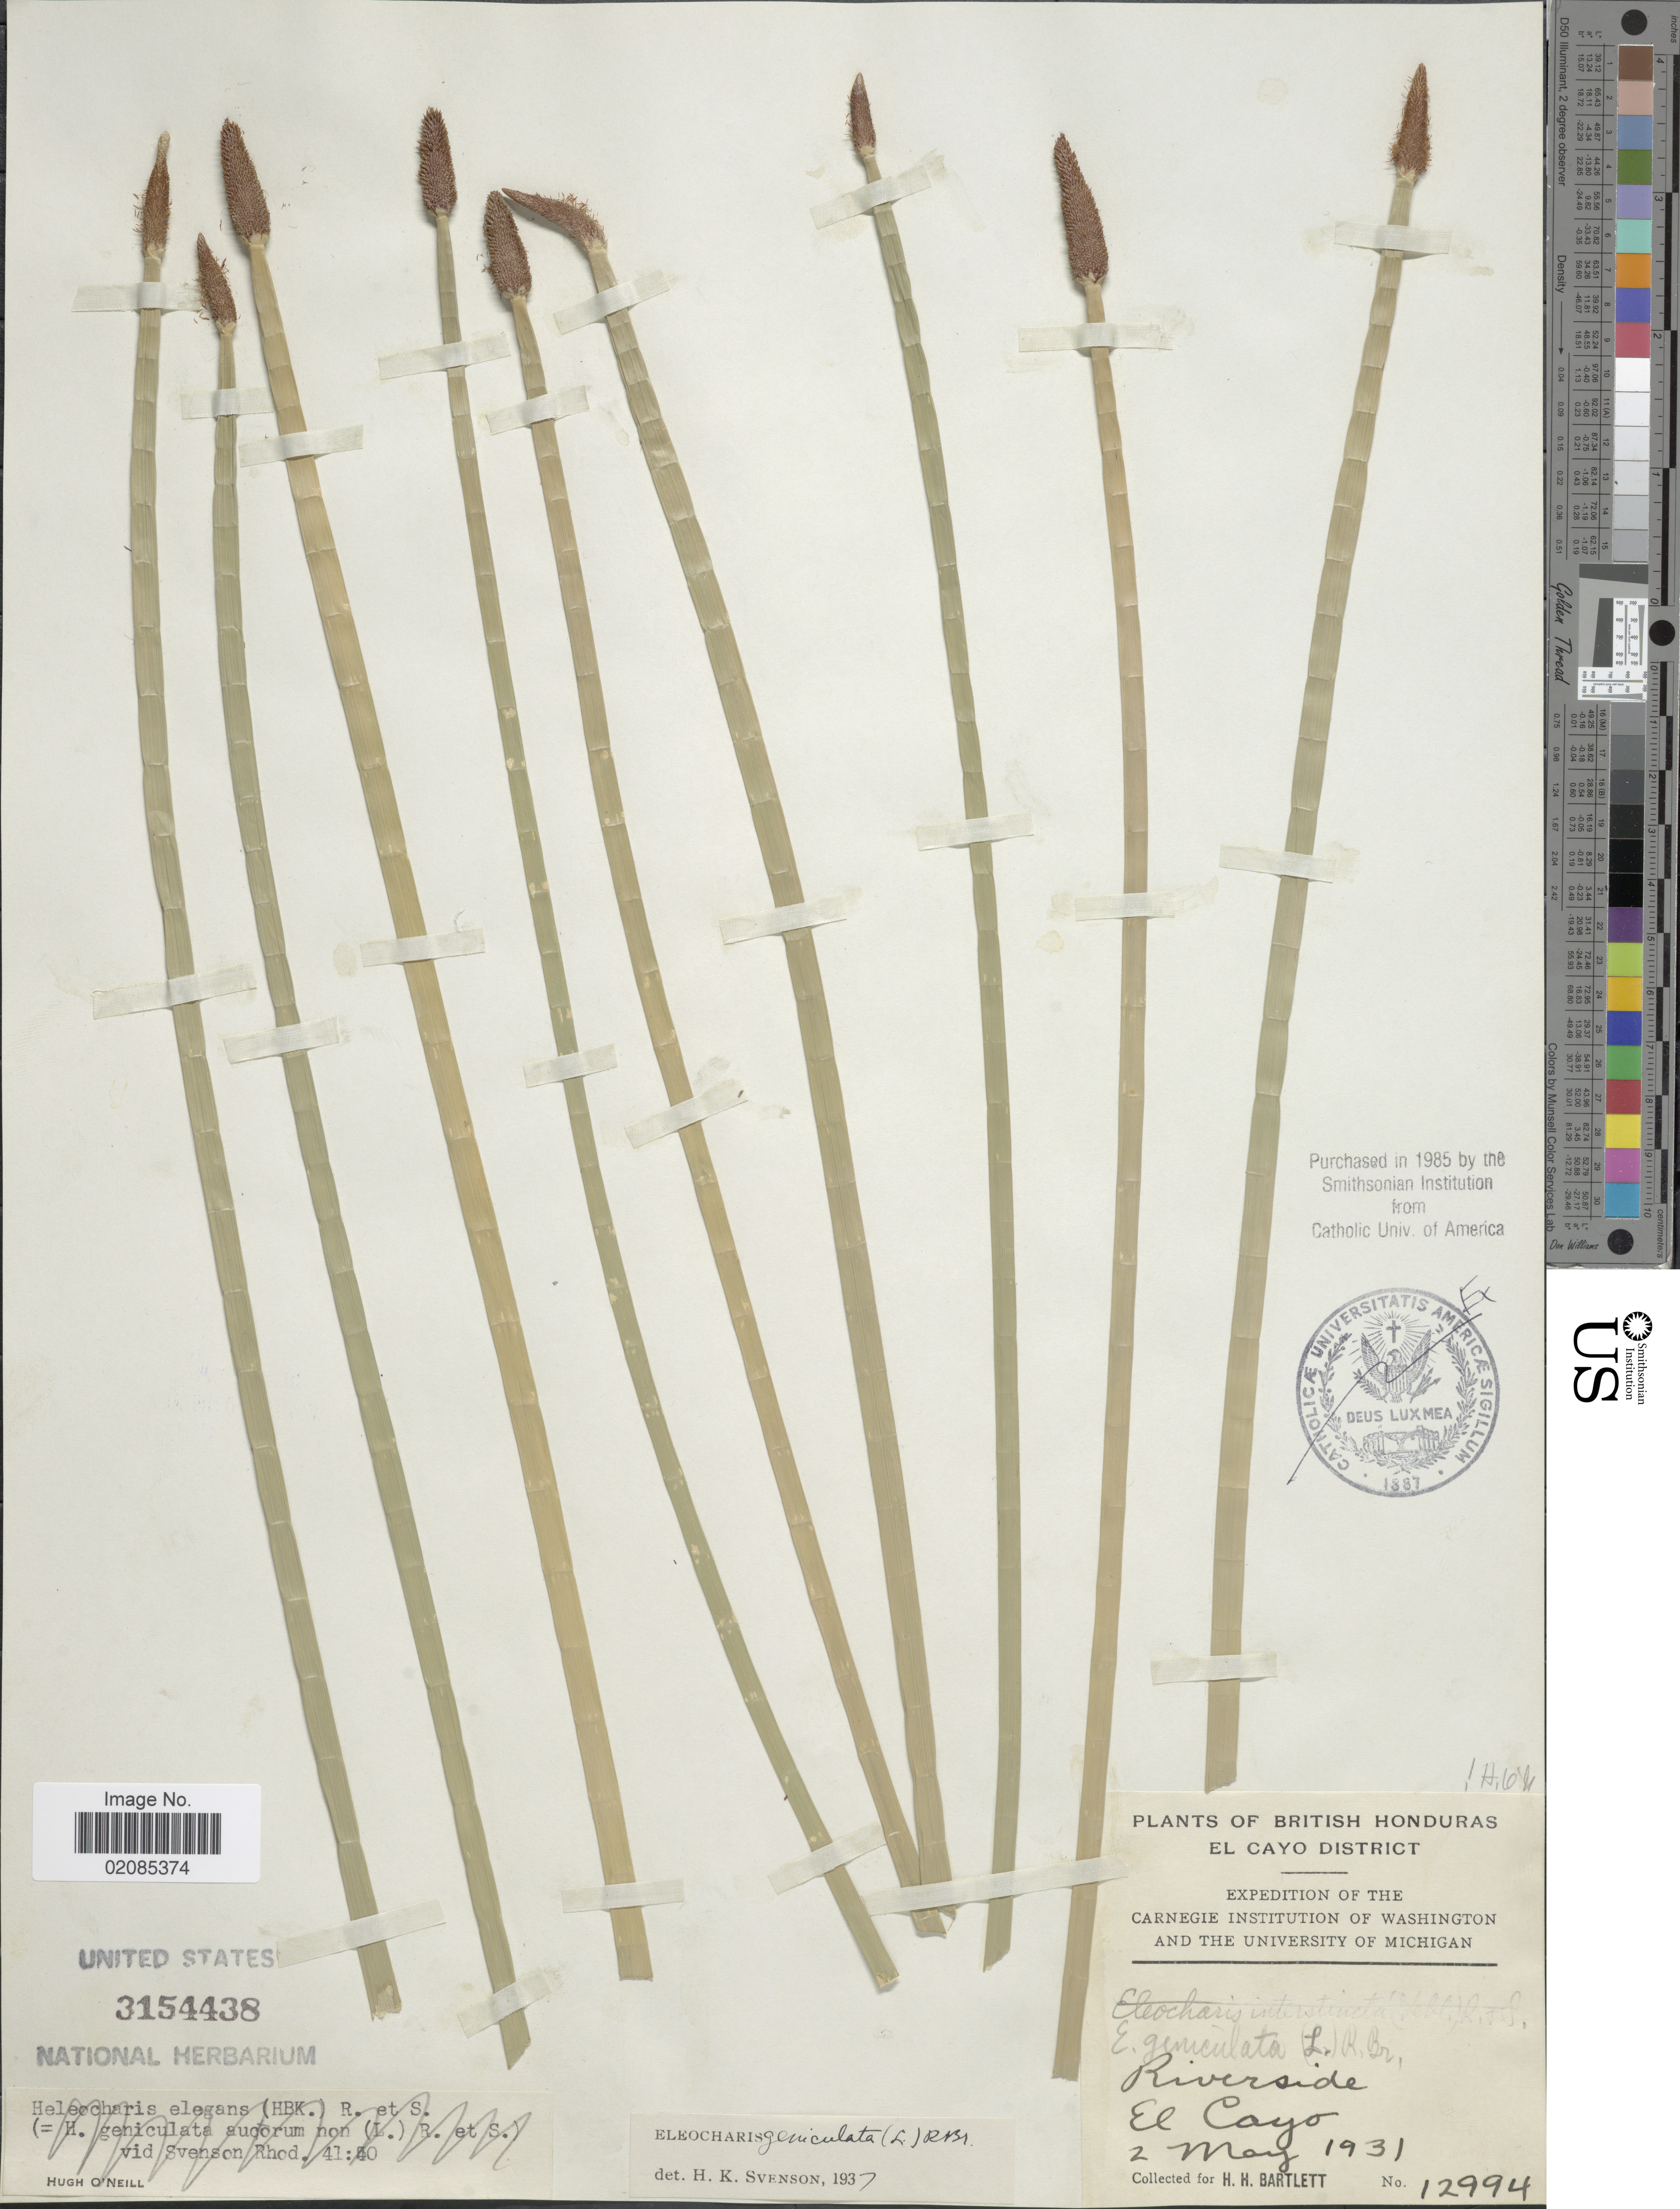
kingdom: Plantae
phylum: Tracheophyta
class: Liliopsida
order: Poales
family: Cyperaceae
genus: Eleocharis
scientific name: Eleocharis elegans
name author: (Kunth) Roem. & Schult.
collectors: H. H. Bartlett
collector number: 12994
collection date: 1931-05-02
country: Belize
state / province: Cayo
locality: British Honduras, El Cayo District, Riverside, El Cayo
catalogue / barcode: US 3154438